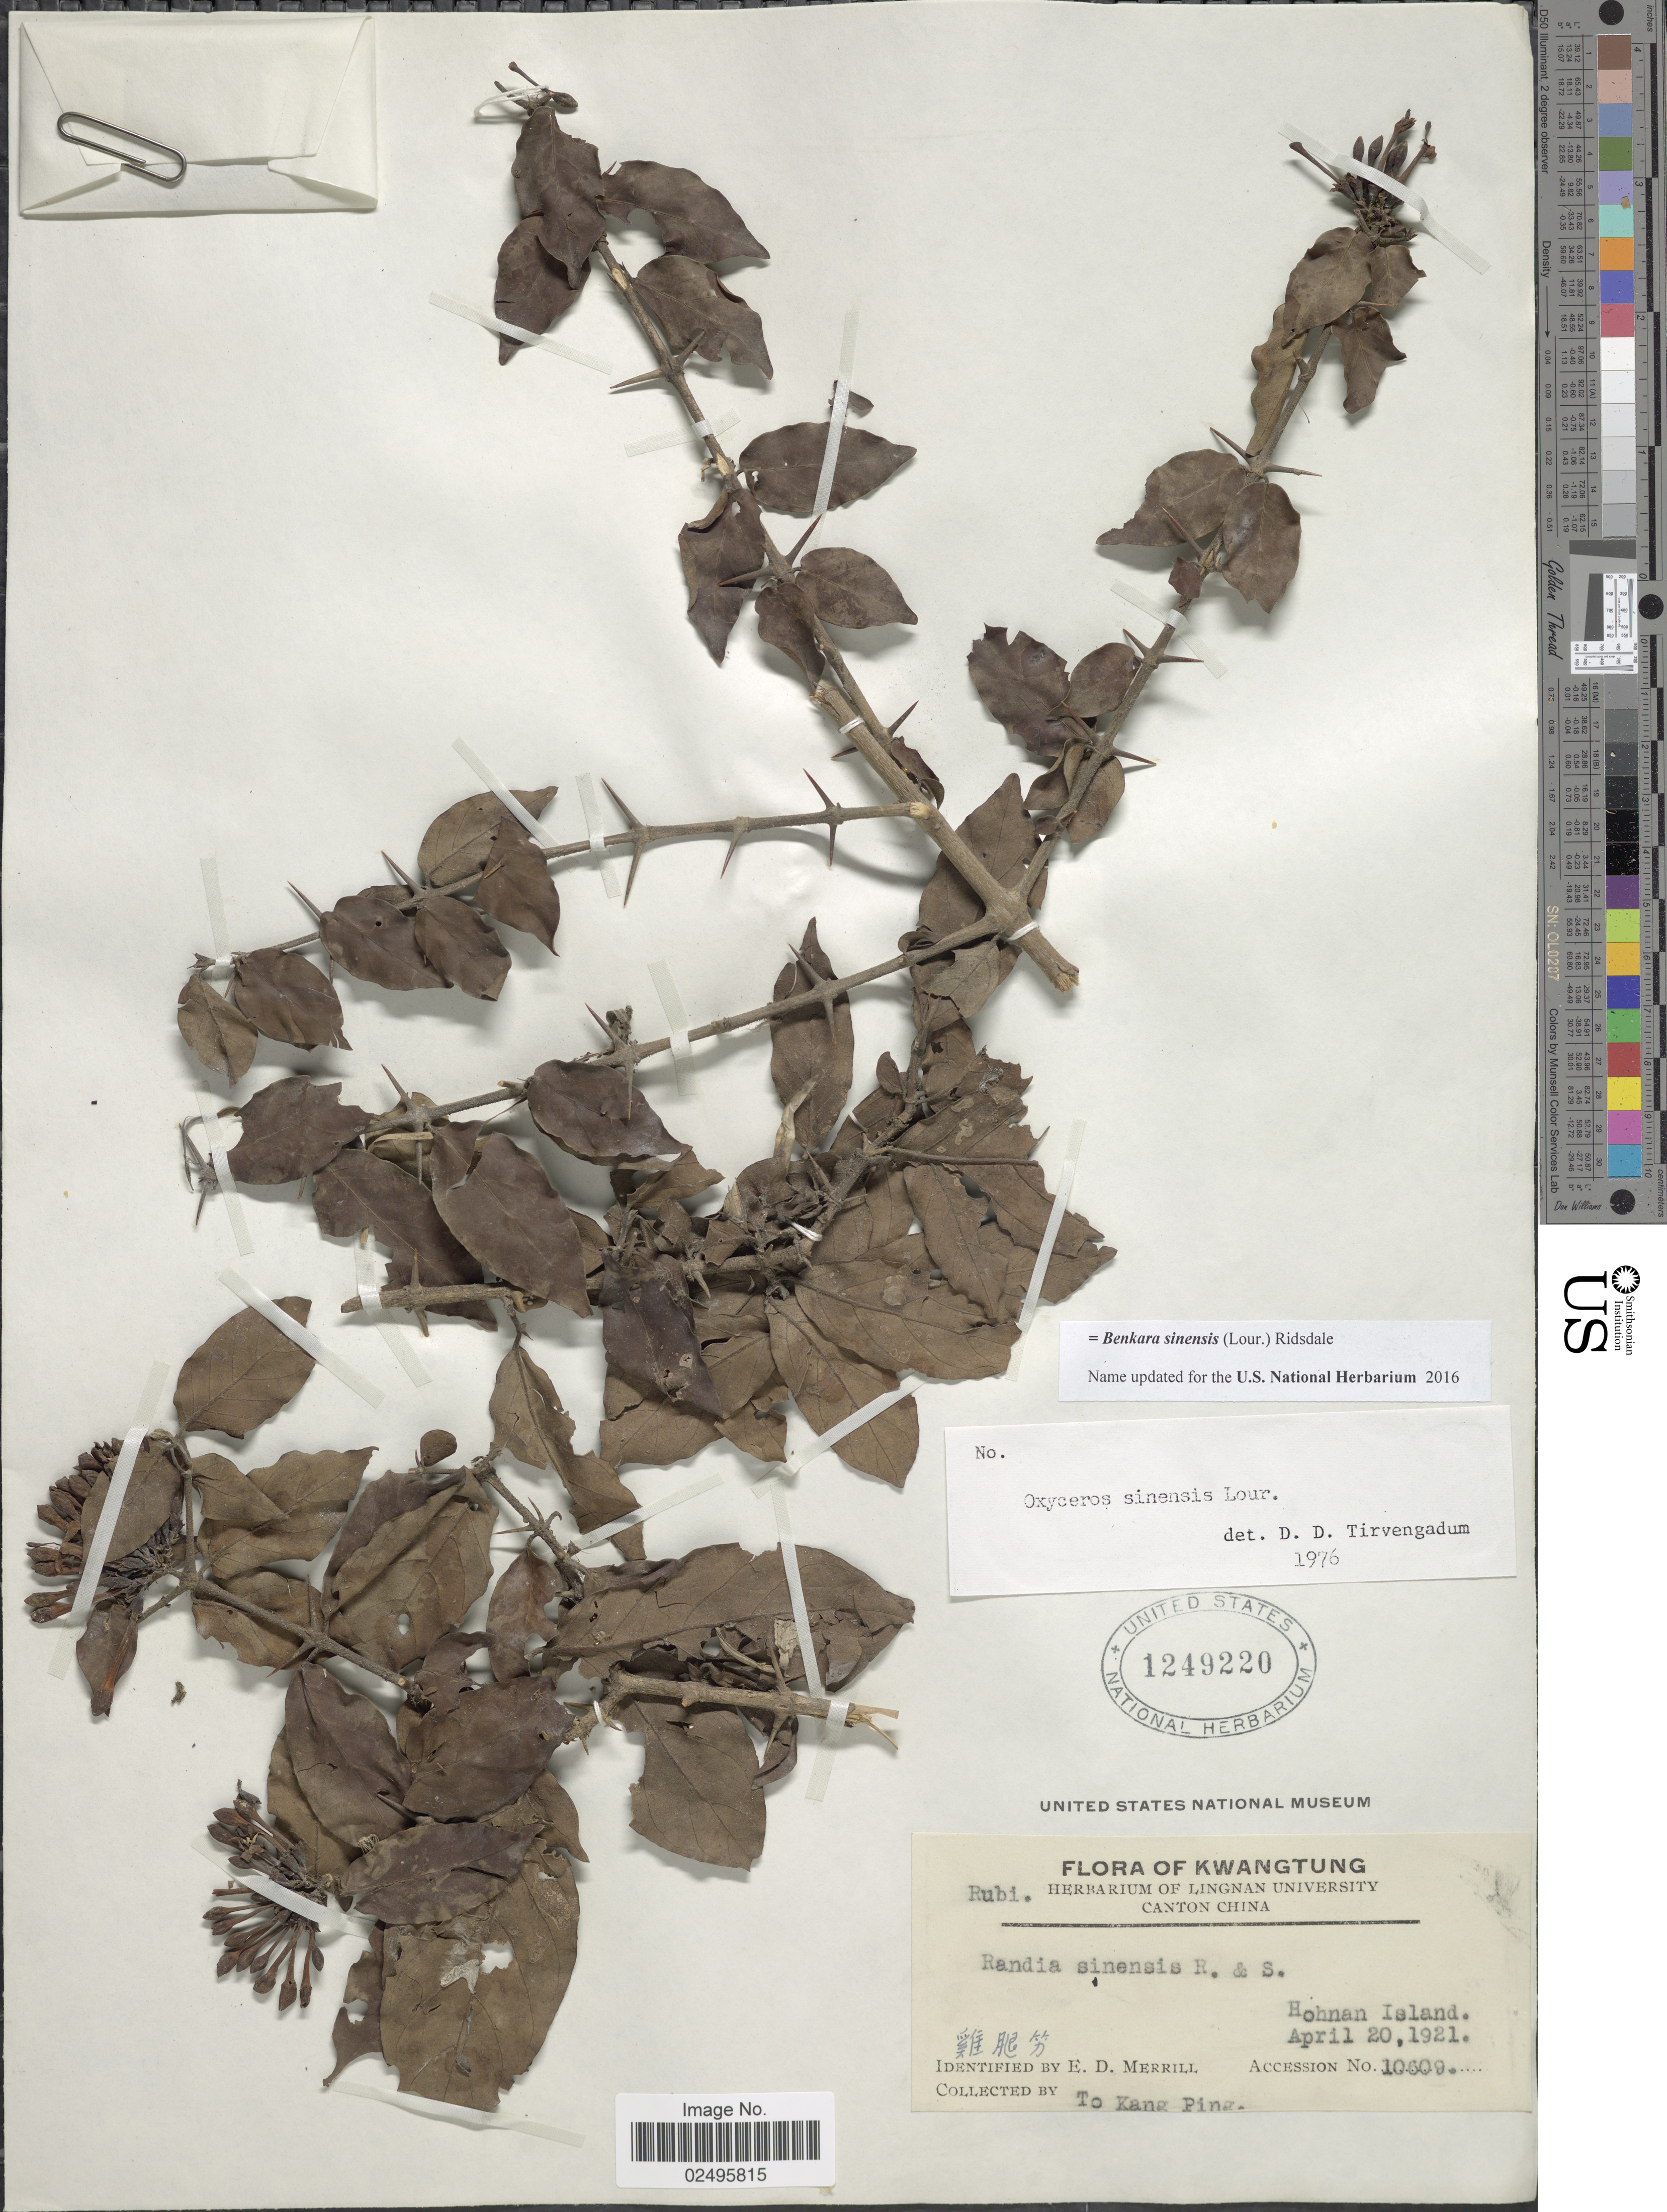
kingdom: Plantae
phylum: Tracheophyta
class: Magnoliopsida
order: Gentianales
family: Rubiaceae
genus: Oxyceros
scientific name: Oxyceros sinensis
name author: Lour.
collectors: T. Ping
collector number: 10609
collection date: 1921-04-20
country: China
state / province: Guangdong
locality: Kwangtung, Hohnan Island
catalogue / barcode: US 1249220